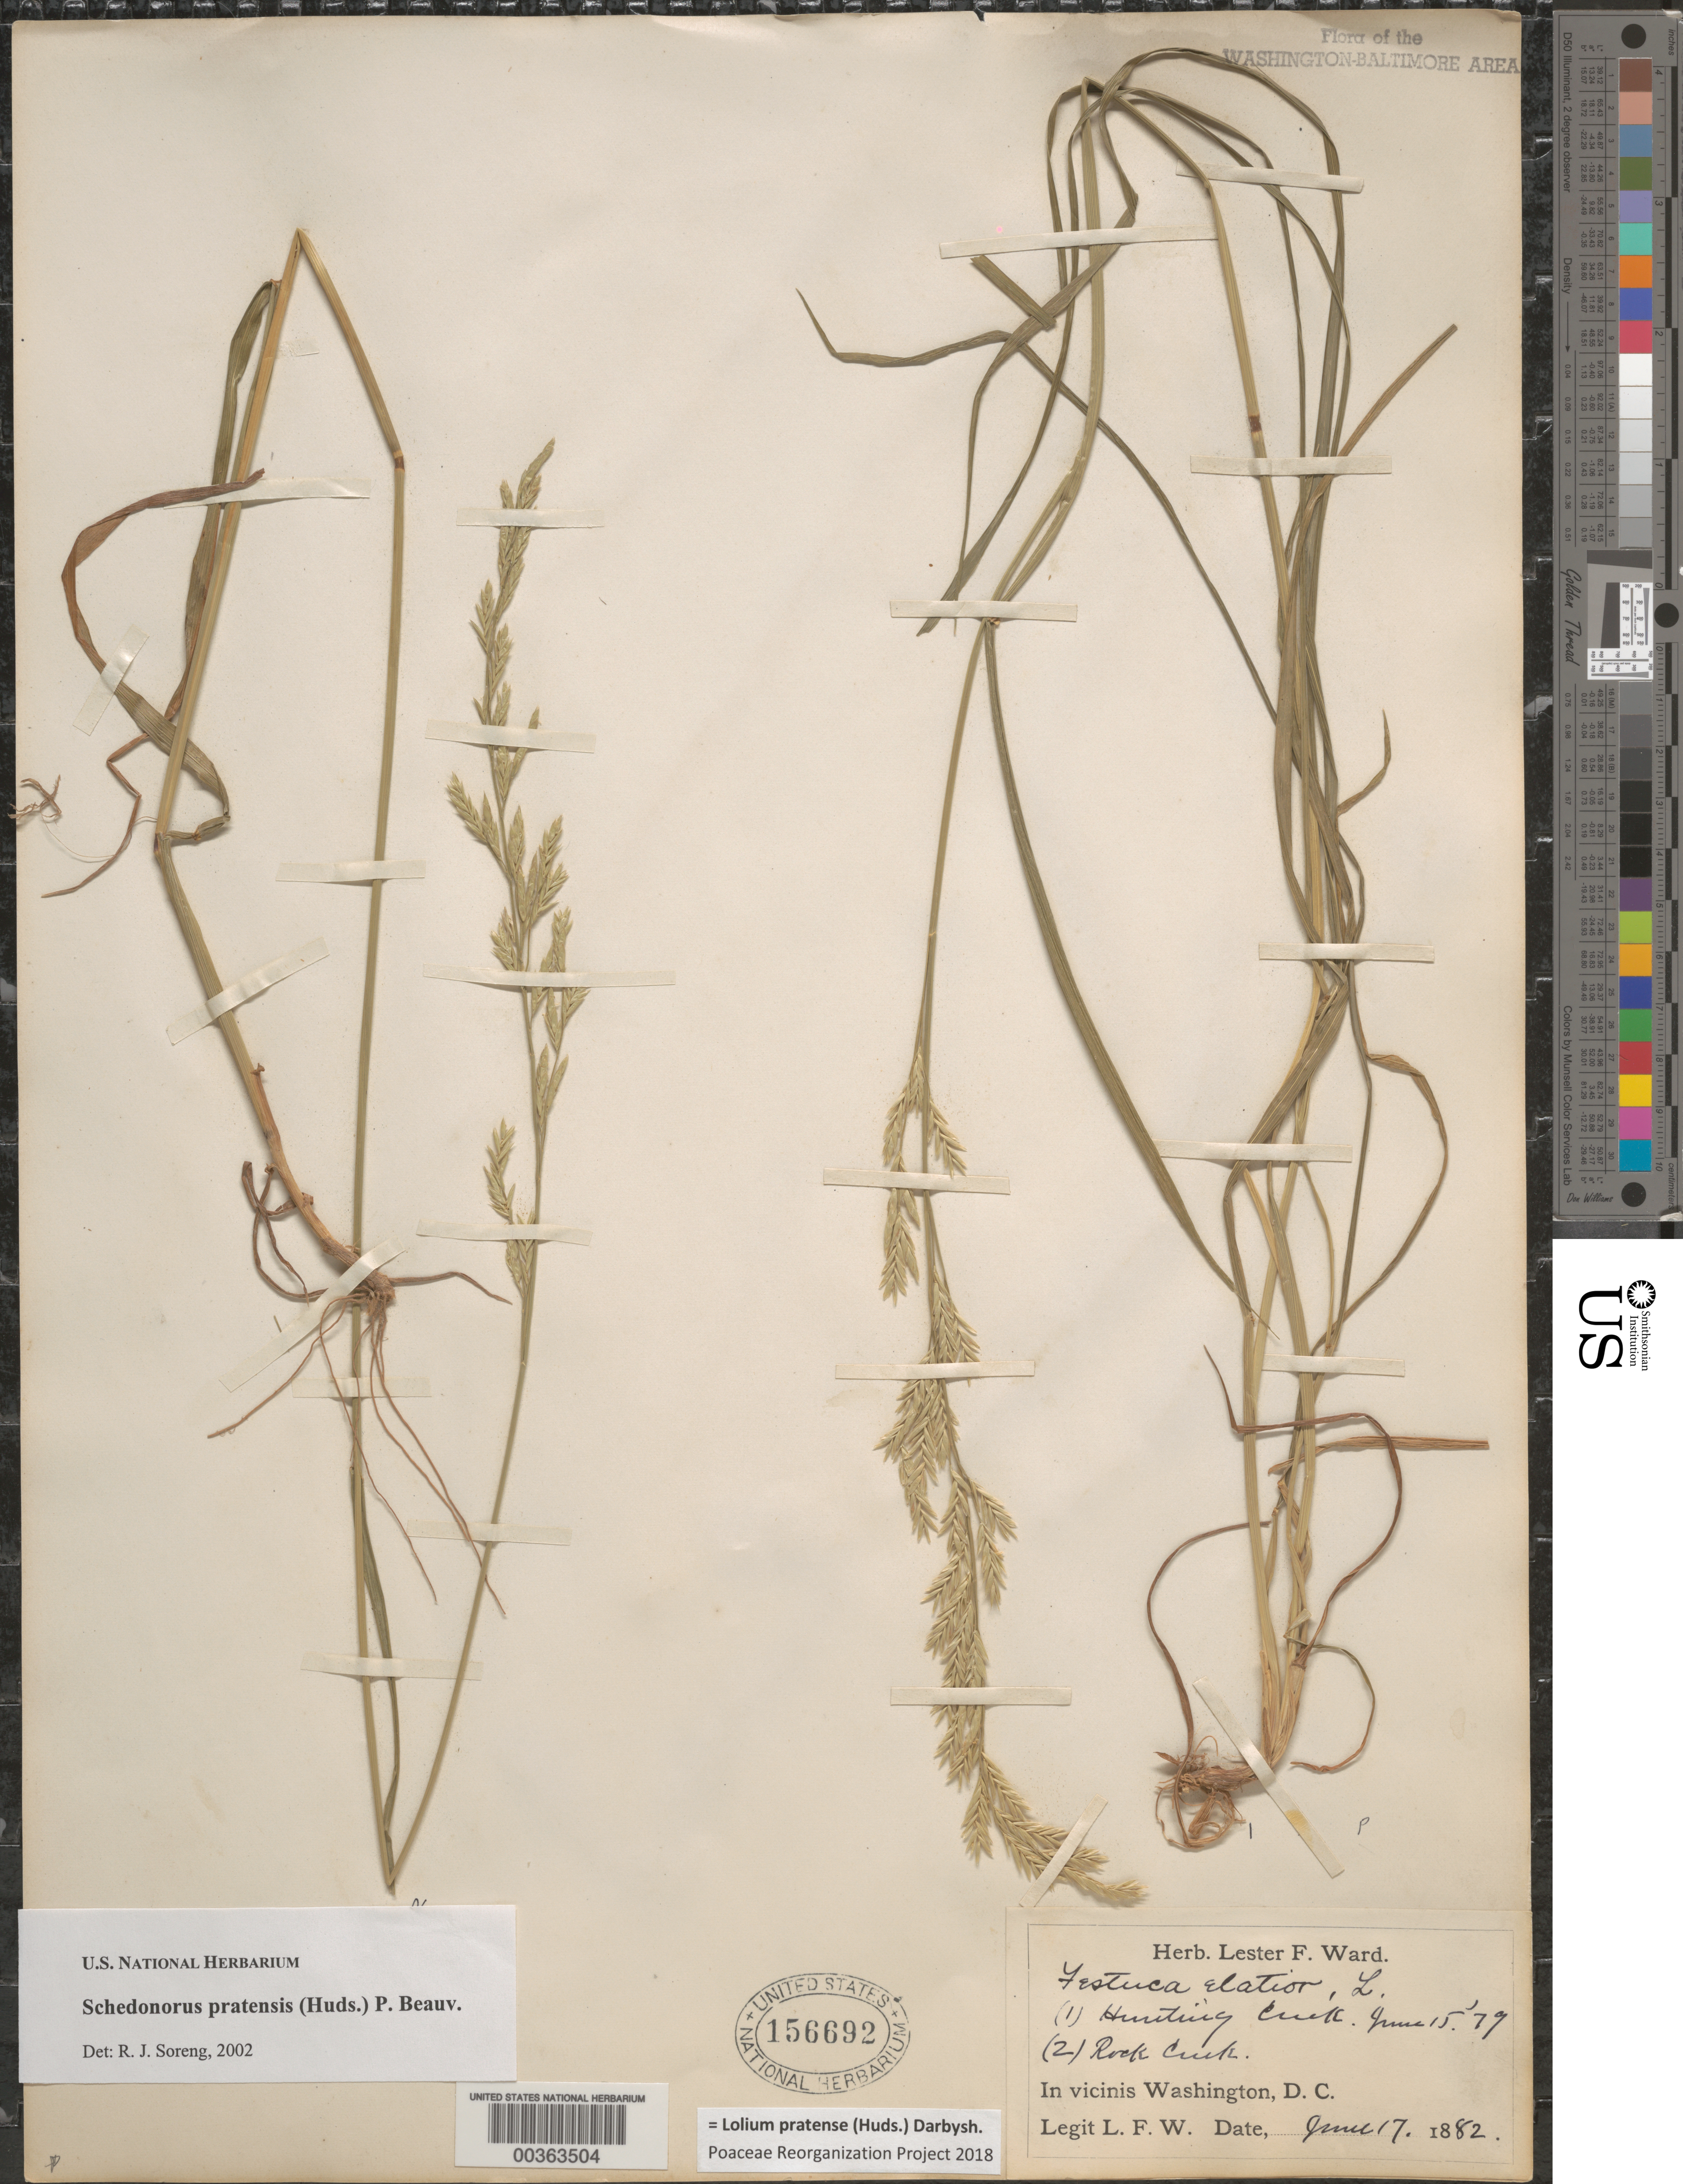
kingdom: Plantae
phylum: Tracheophyta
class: Liliopsida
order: Poales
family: Poaceae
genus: Lolium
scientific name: Lolium pratense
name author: (Huds.) Darbysh.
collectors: L. F. Ward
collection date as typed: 15 Jun 1879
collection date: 1879-06-15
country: United States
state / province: Virginia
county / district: Fairfax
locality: Hunting Creek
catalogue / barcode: US 156692